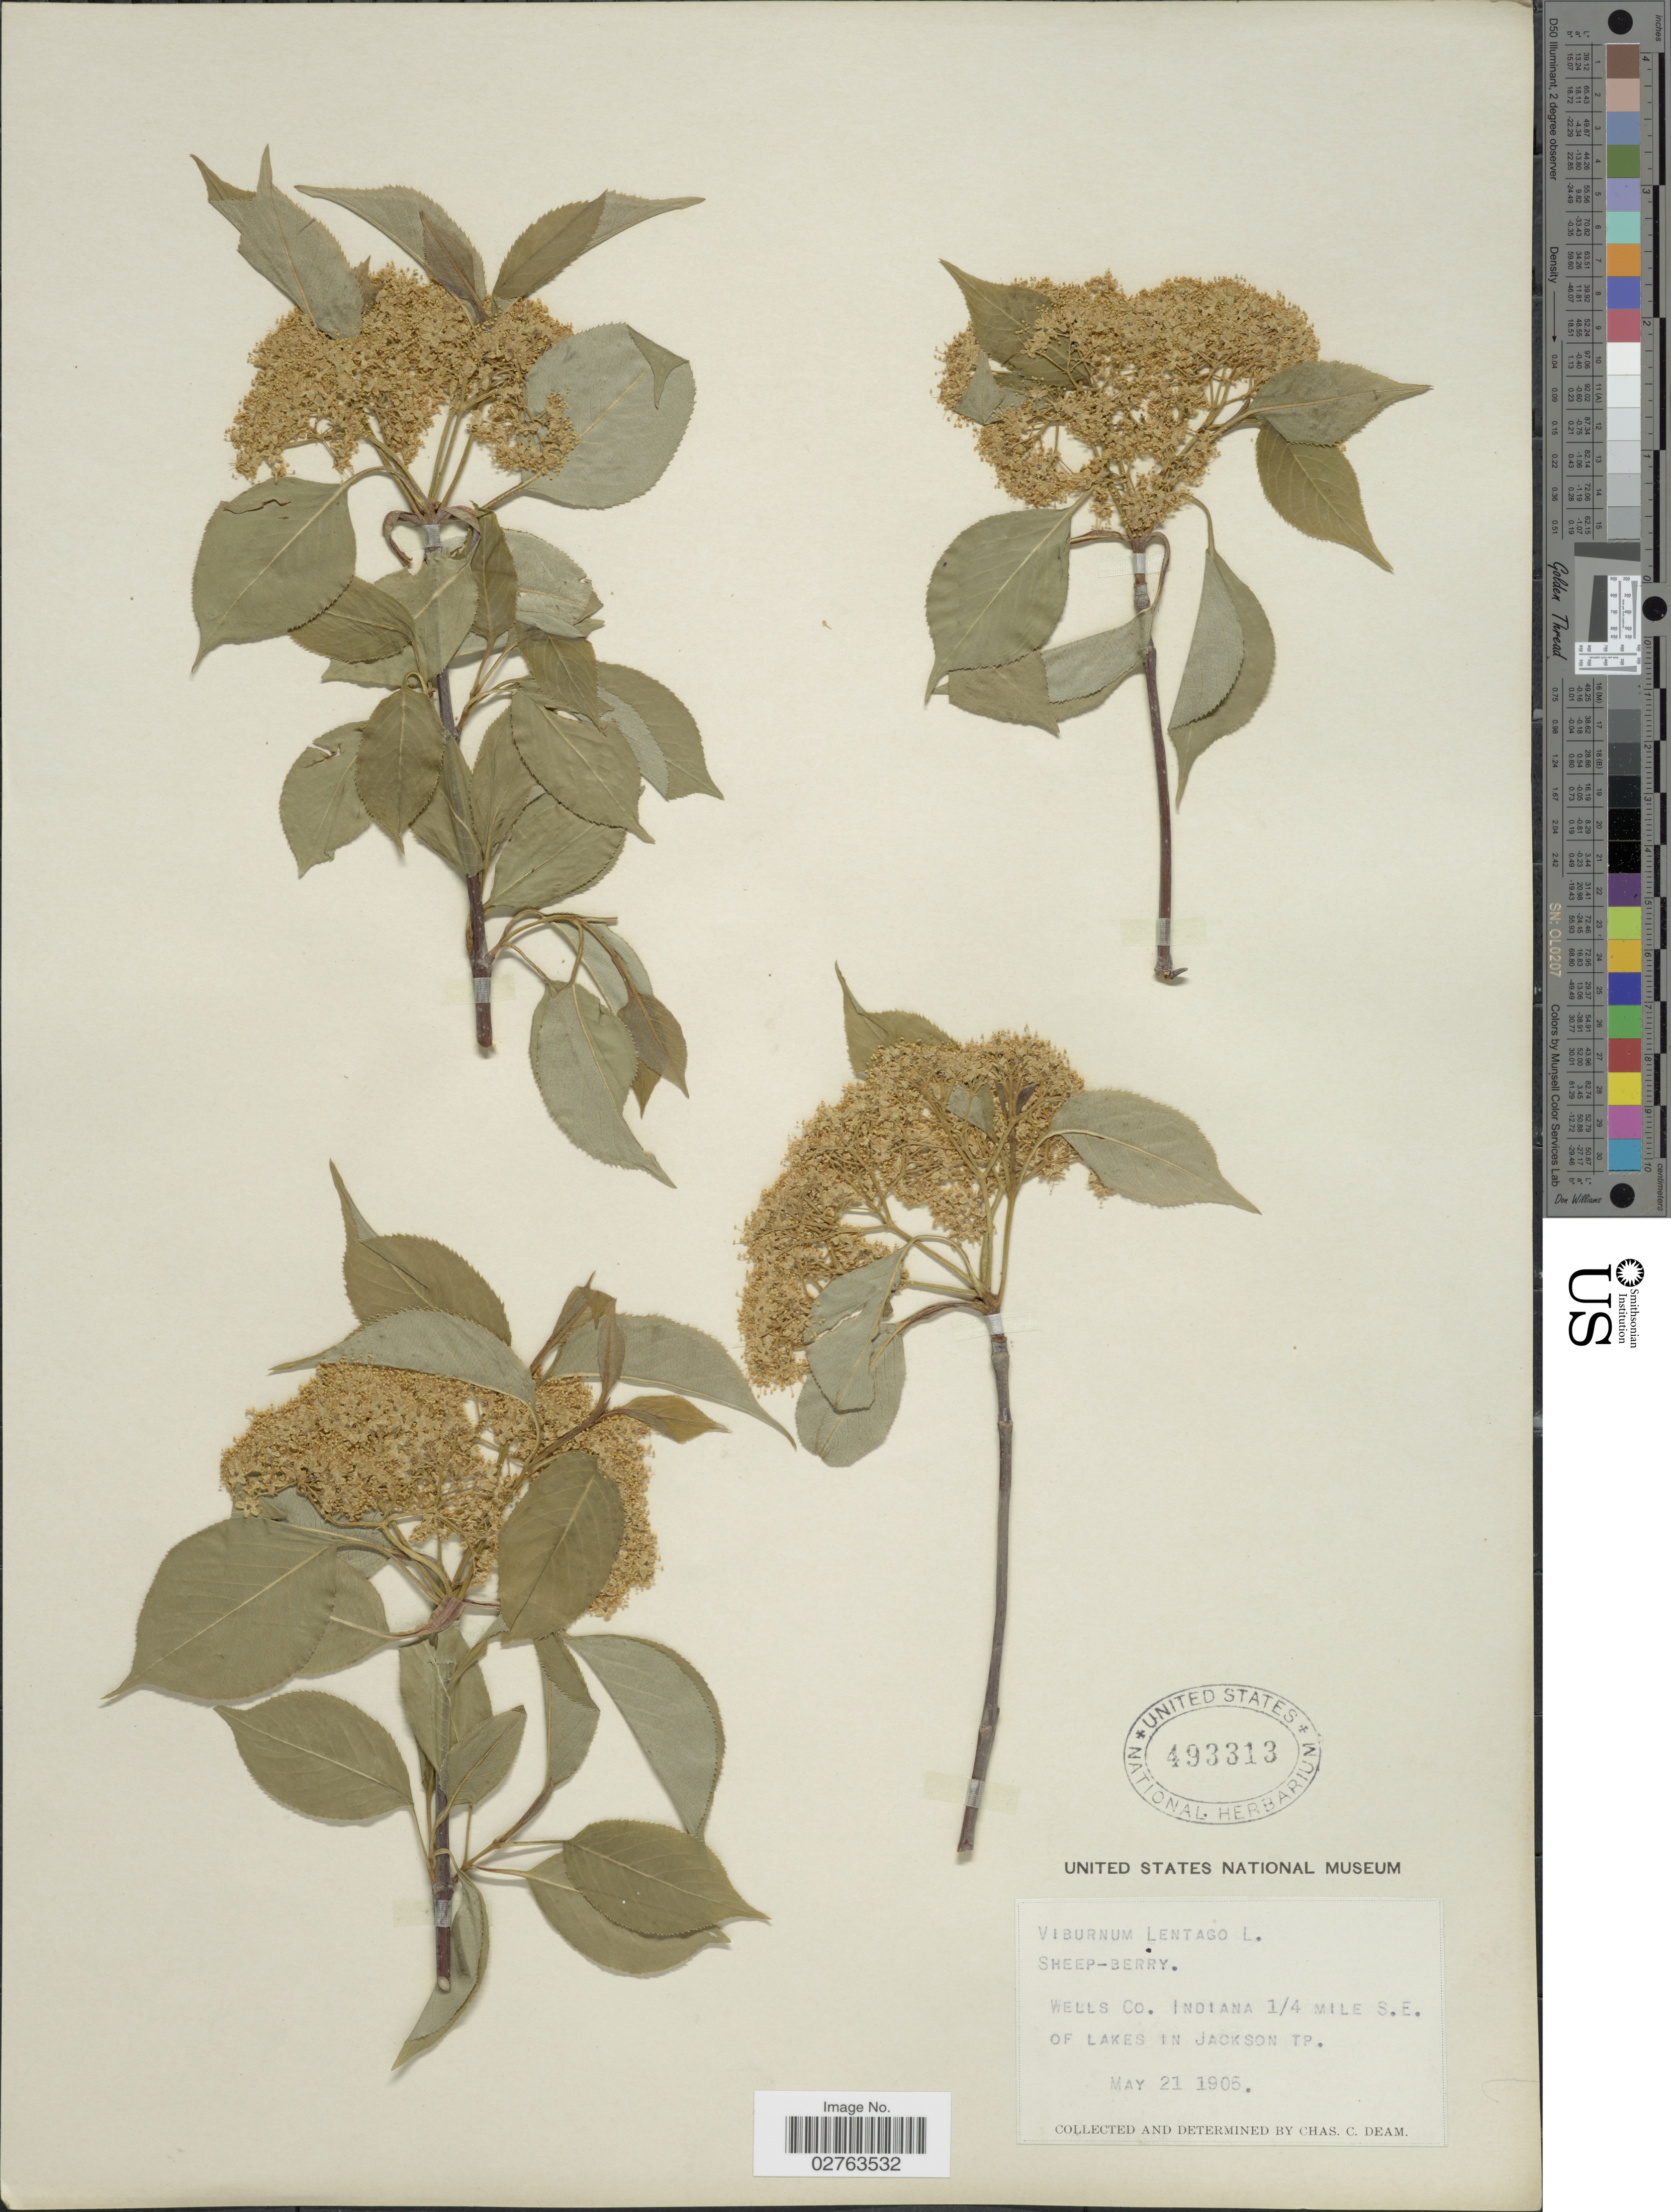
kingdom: Plantae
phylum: Tracheophyta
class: Magnoliopsida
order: Dipsacales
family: Viburnaceae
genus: Viburnum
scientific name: Viburnum lentago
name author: L.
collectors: C. C. Deam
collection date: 1905-05-21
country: United States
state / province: Indiana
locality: Wells Co. Indiana ¼ mile S.E. of Lakes in Jackson TP.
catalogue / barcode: US 493313